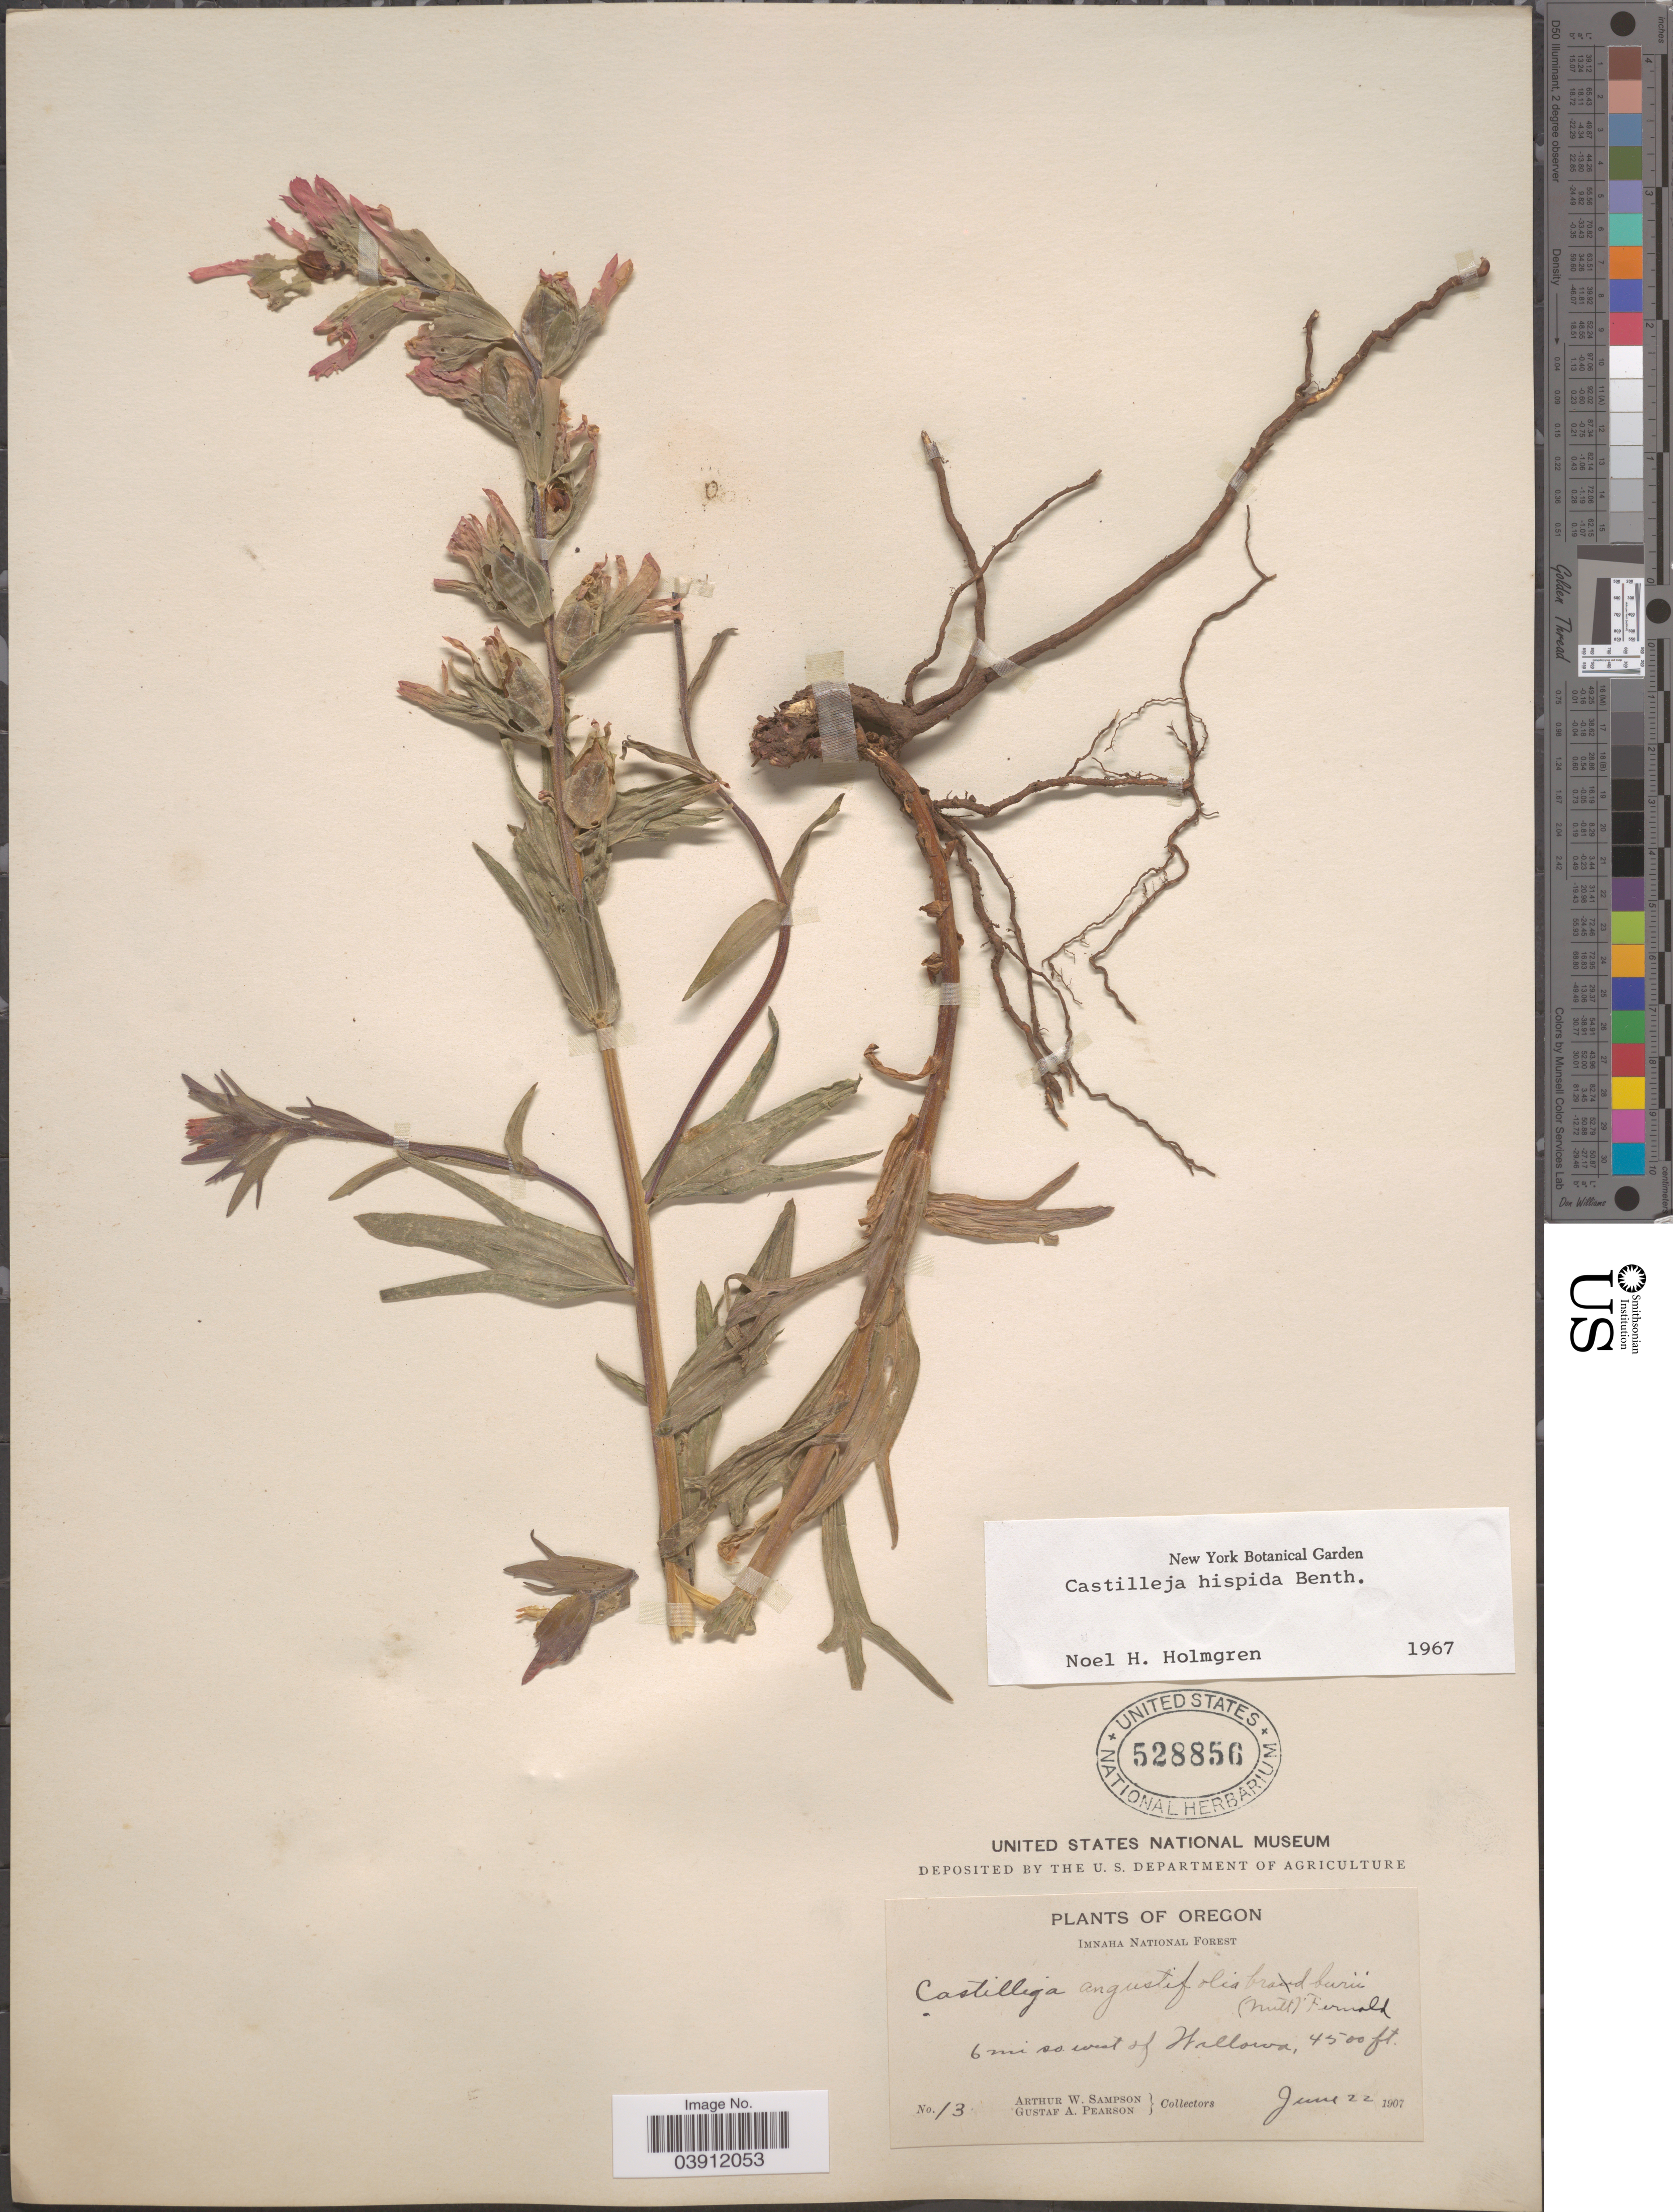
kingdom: Plantae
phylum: Tracheophyta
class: Magnoliopsida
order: Lamiales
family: Orobanchaceae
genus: Castilleja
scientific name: Castilleja hispida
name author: Benth. ex Hook.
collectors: A. Sampson & G. Pearson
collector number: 13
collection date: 1907-06-22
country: United States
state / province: Oregon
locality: Imnaha National Forest. 6 mi so. west of Hallowa.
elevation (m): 1372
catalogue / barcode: US 528856